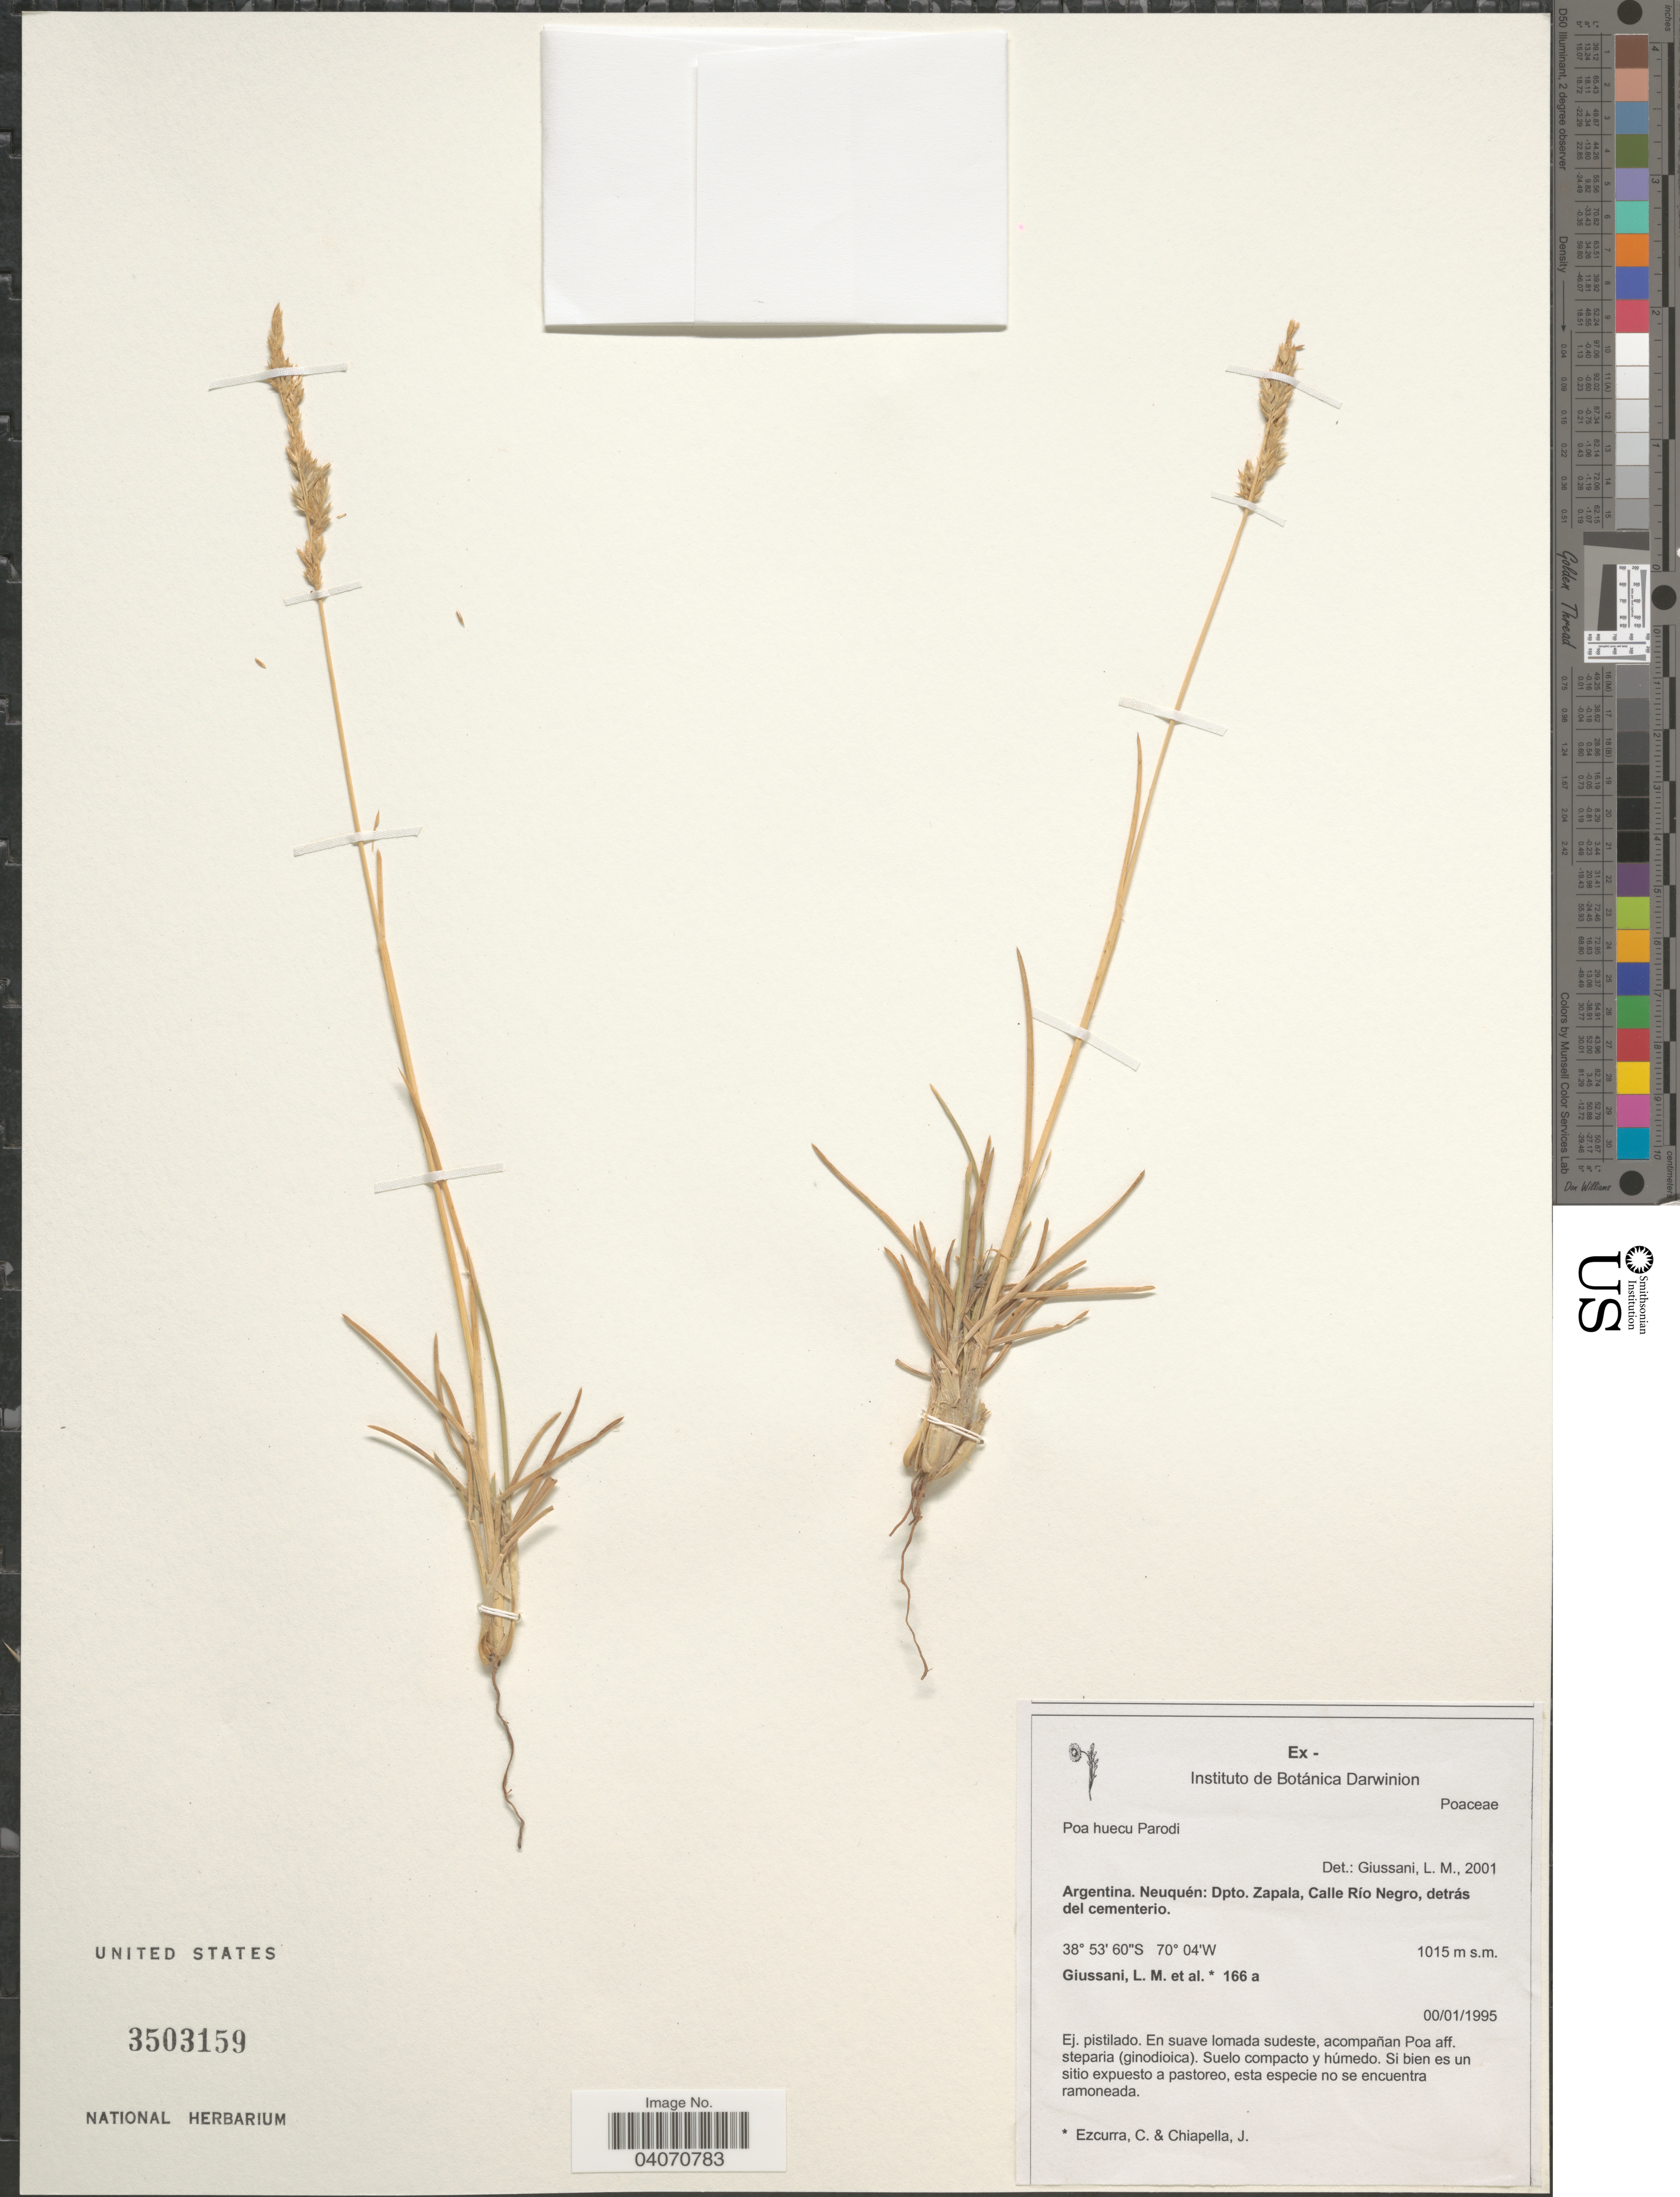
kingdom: Plantae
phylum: Tracheophyta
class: Liliopsida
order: Poales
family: Poaceae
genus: Poa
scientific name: Poa huecu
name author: Parodi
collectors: L. Giussani, C. Ezcurra & J. Chiapella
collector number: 166a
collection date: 1995-01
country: Argentina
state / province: Neuquen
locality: Dpto. Zapala, Calle Río Negro, detrás del cementerio.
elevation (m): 1015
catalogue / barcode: US 3503159